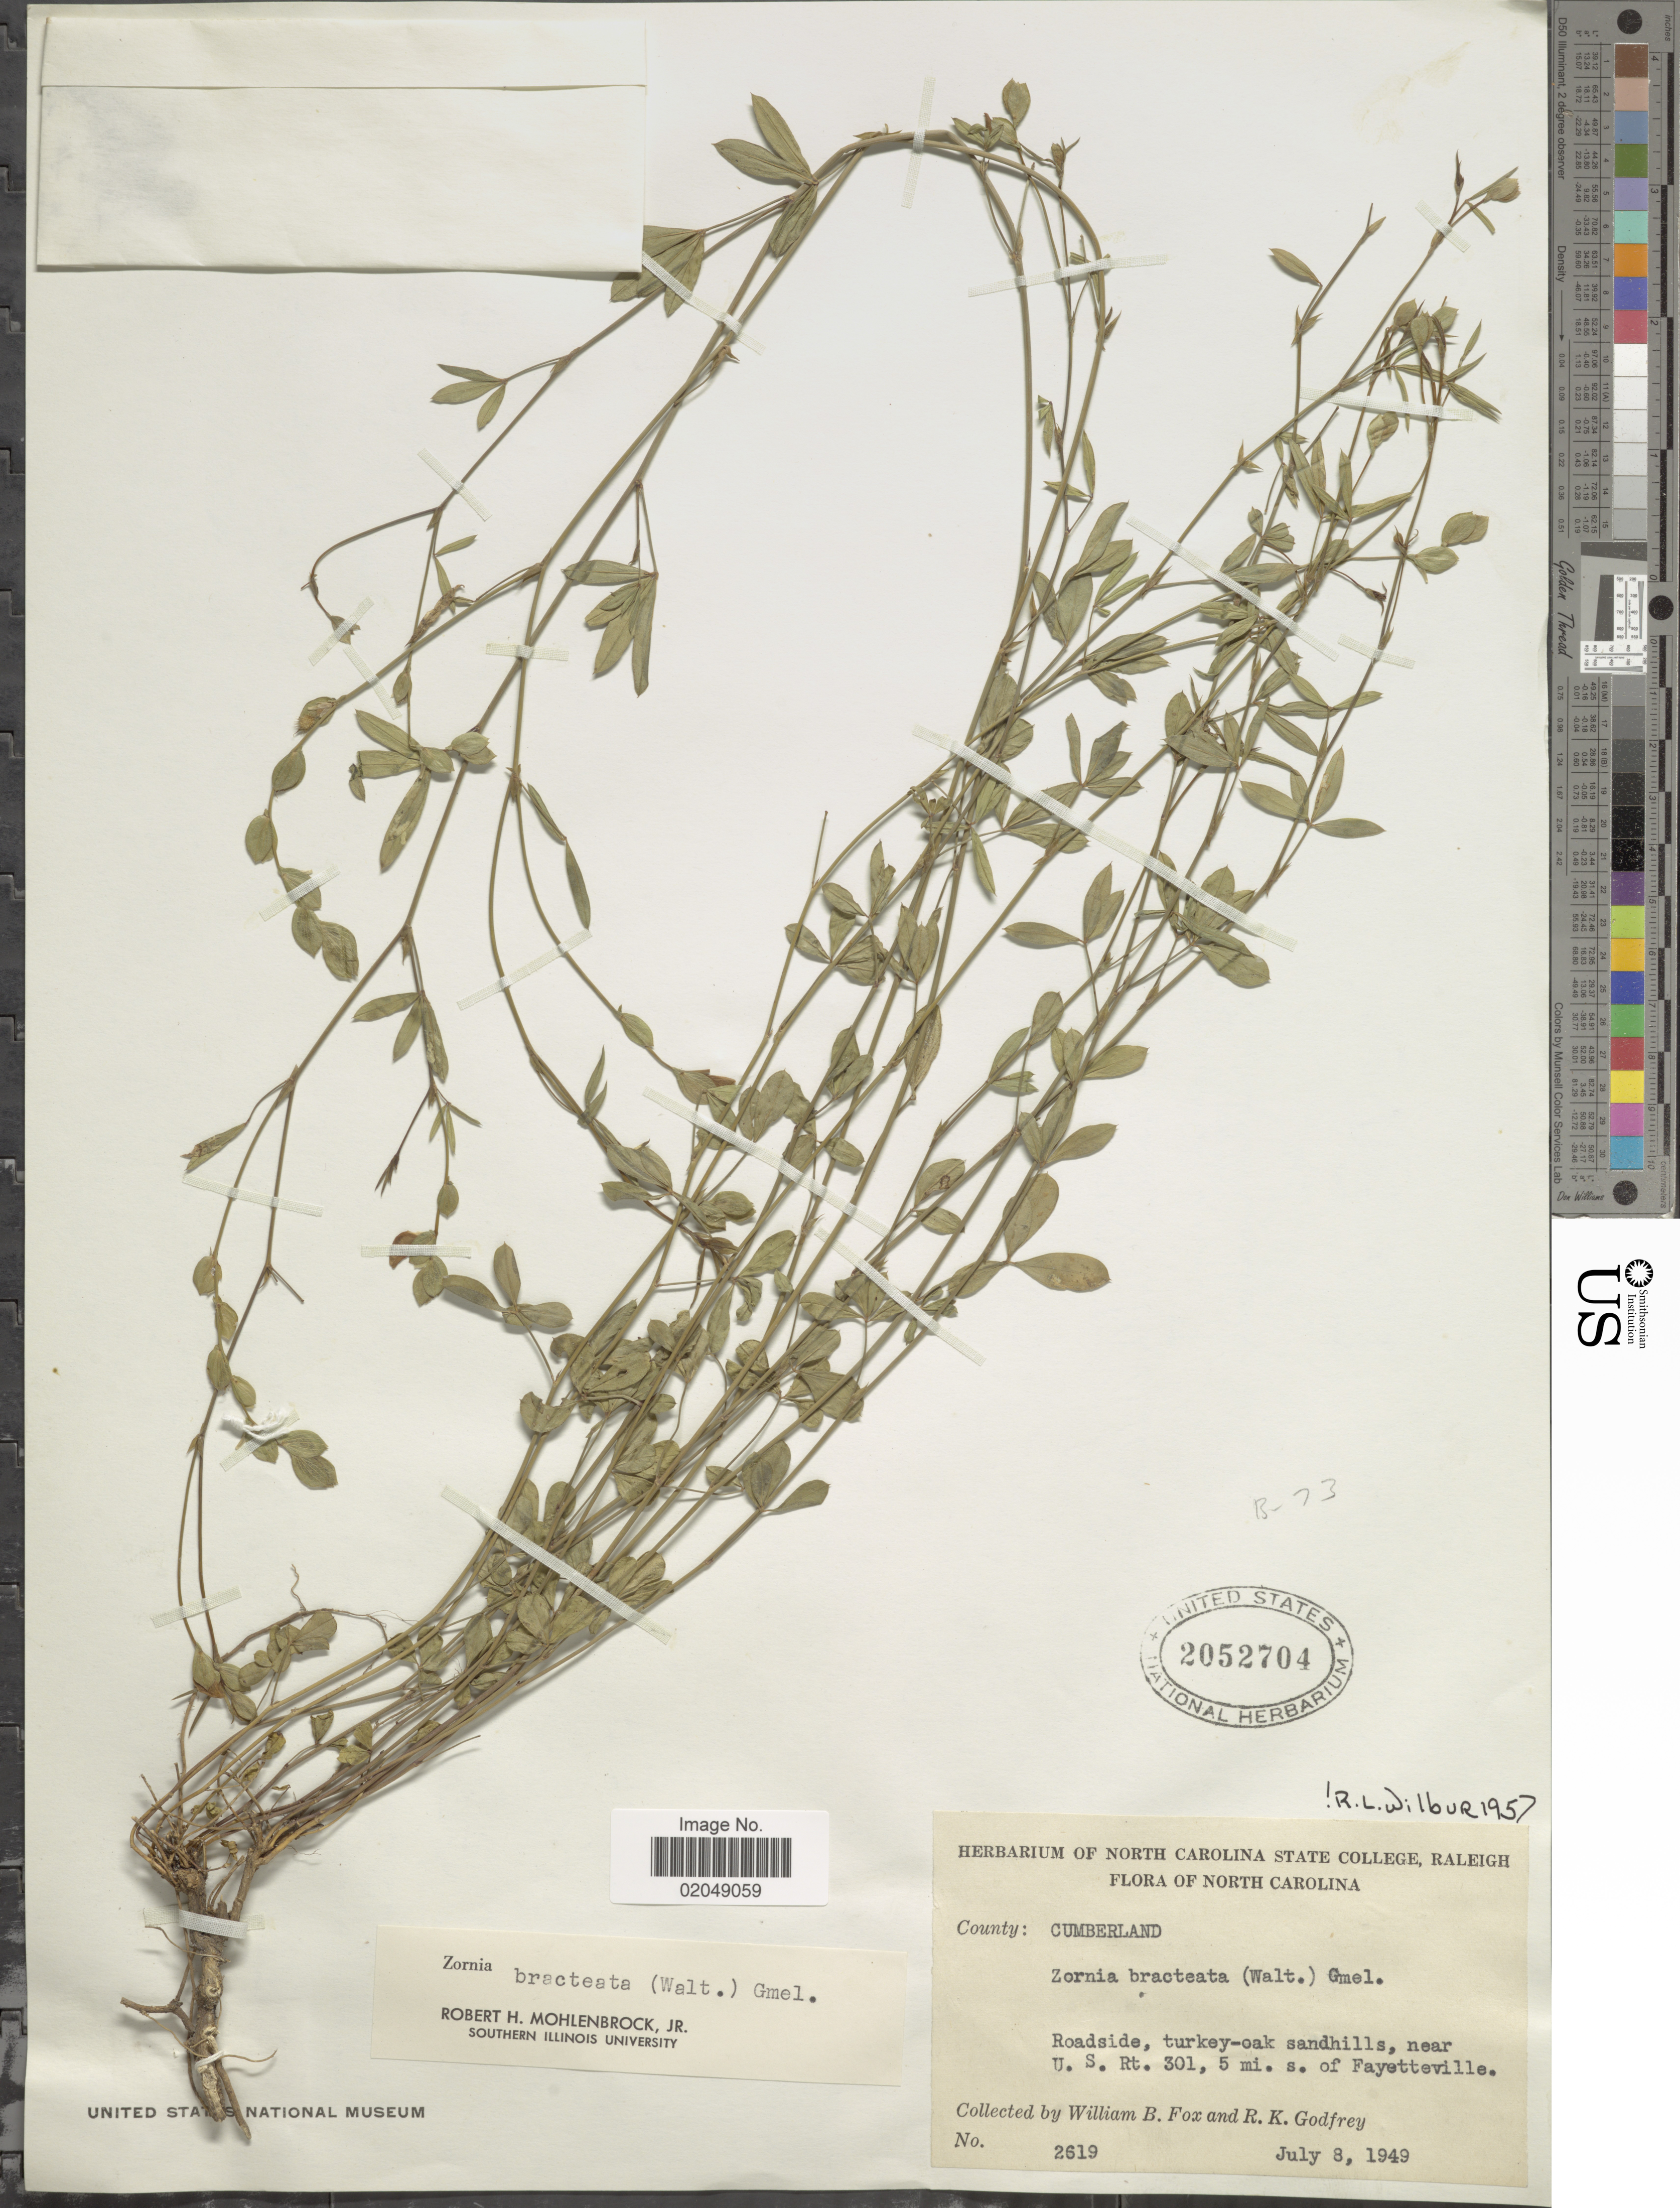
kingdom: Plantae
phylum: Tracheophyta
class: Magnoliopsida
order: Fabales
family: Fabaceae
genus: Zornia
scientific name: Zornia bracteata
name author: J.F. Gmel.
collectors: W. B. Fox & R. K. Godfrey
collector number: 2619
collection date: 1949-07-08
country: United States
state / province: North Carolina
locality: County Cumberland, near U.S. Rt. 301, 5 mi s. of Fayetteville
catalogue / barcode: US 2052704